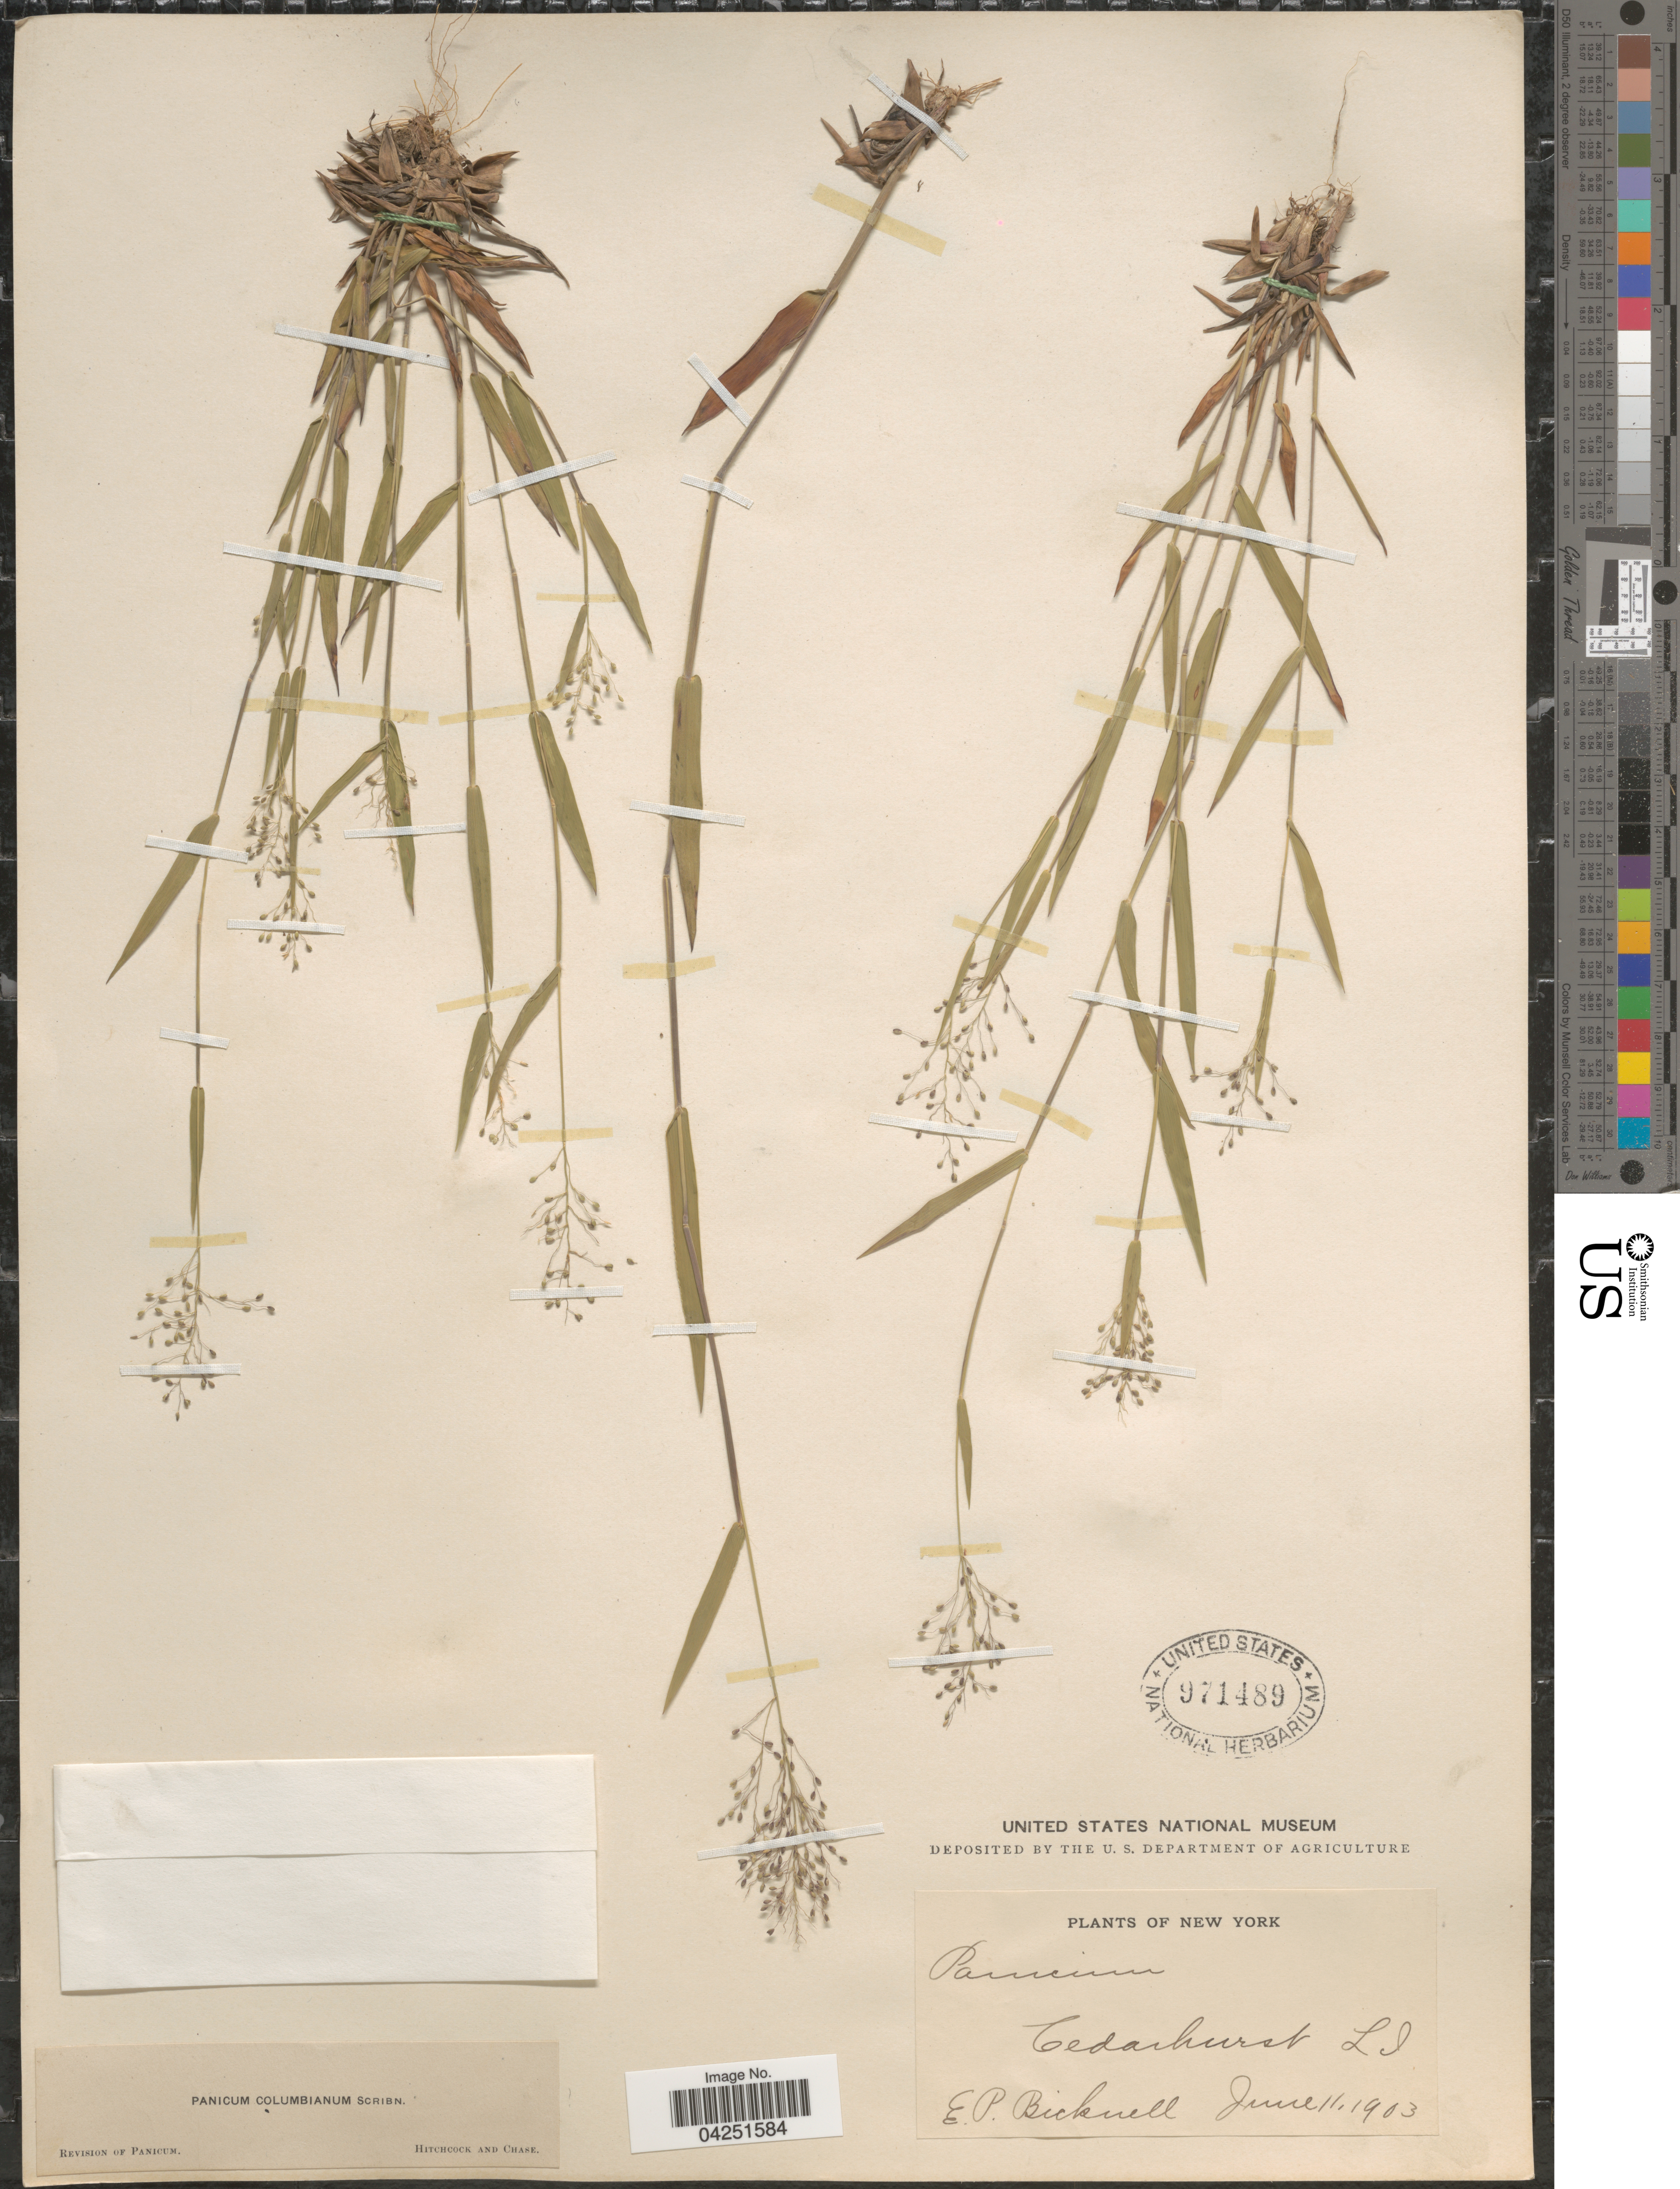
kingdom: Plantae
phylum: Tracheophyta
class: Liliopsida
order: Poales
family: Poaceae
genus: Dichanthelium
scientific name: Dichanthelium acuminatum var. acuminatum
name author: (Sw.) Gould & C.A. Clark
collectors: E. P. Bicknell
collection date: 1903-06-11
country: United States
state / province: New York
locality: Cedarhurst L. I.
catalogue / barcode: US 971489